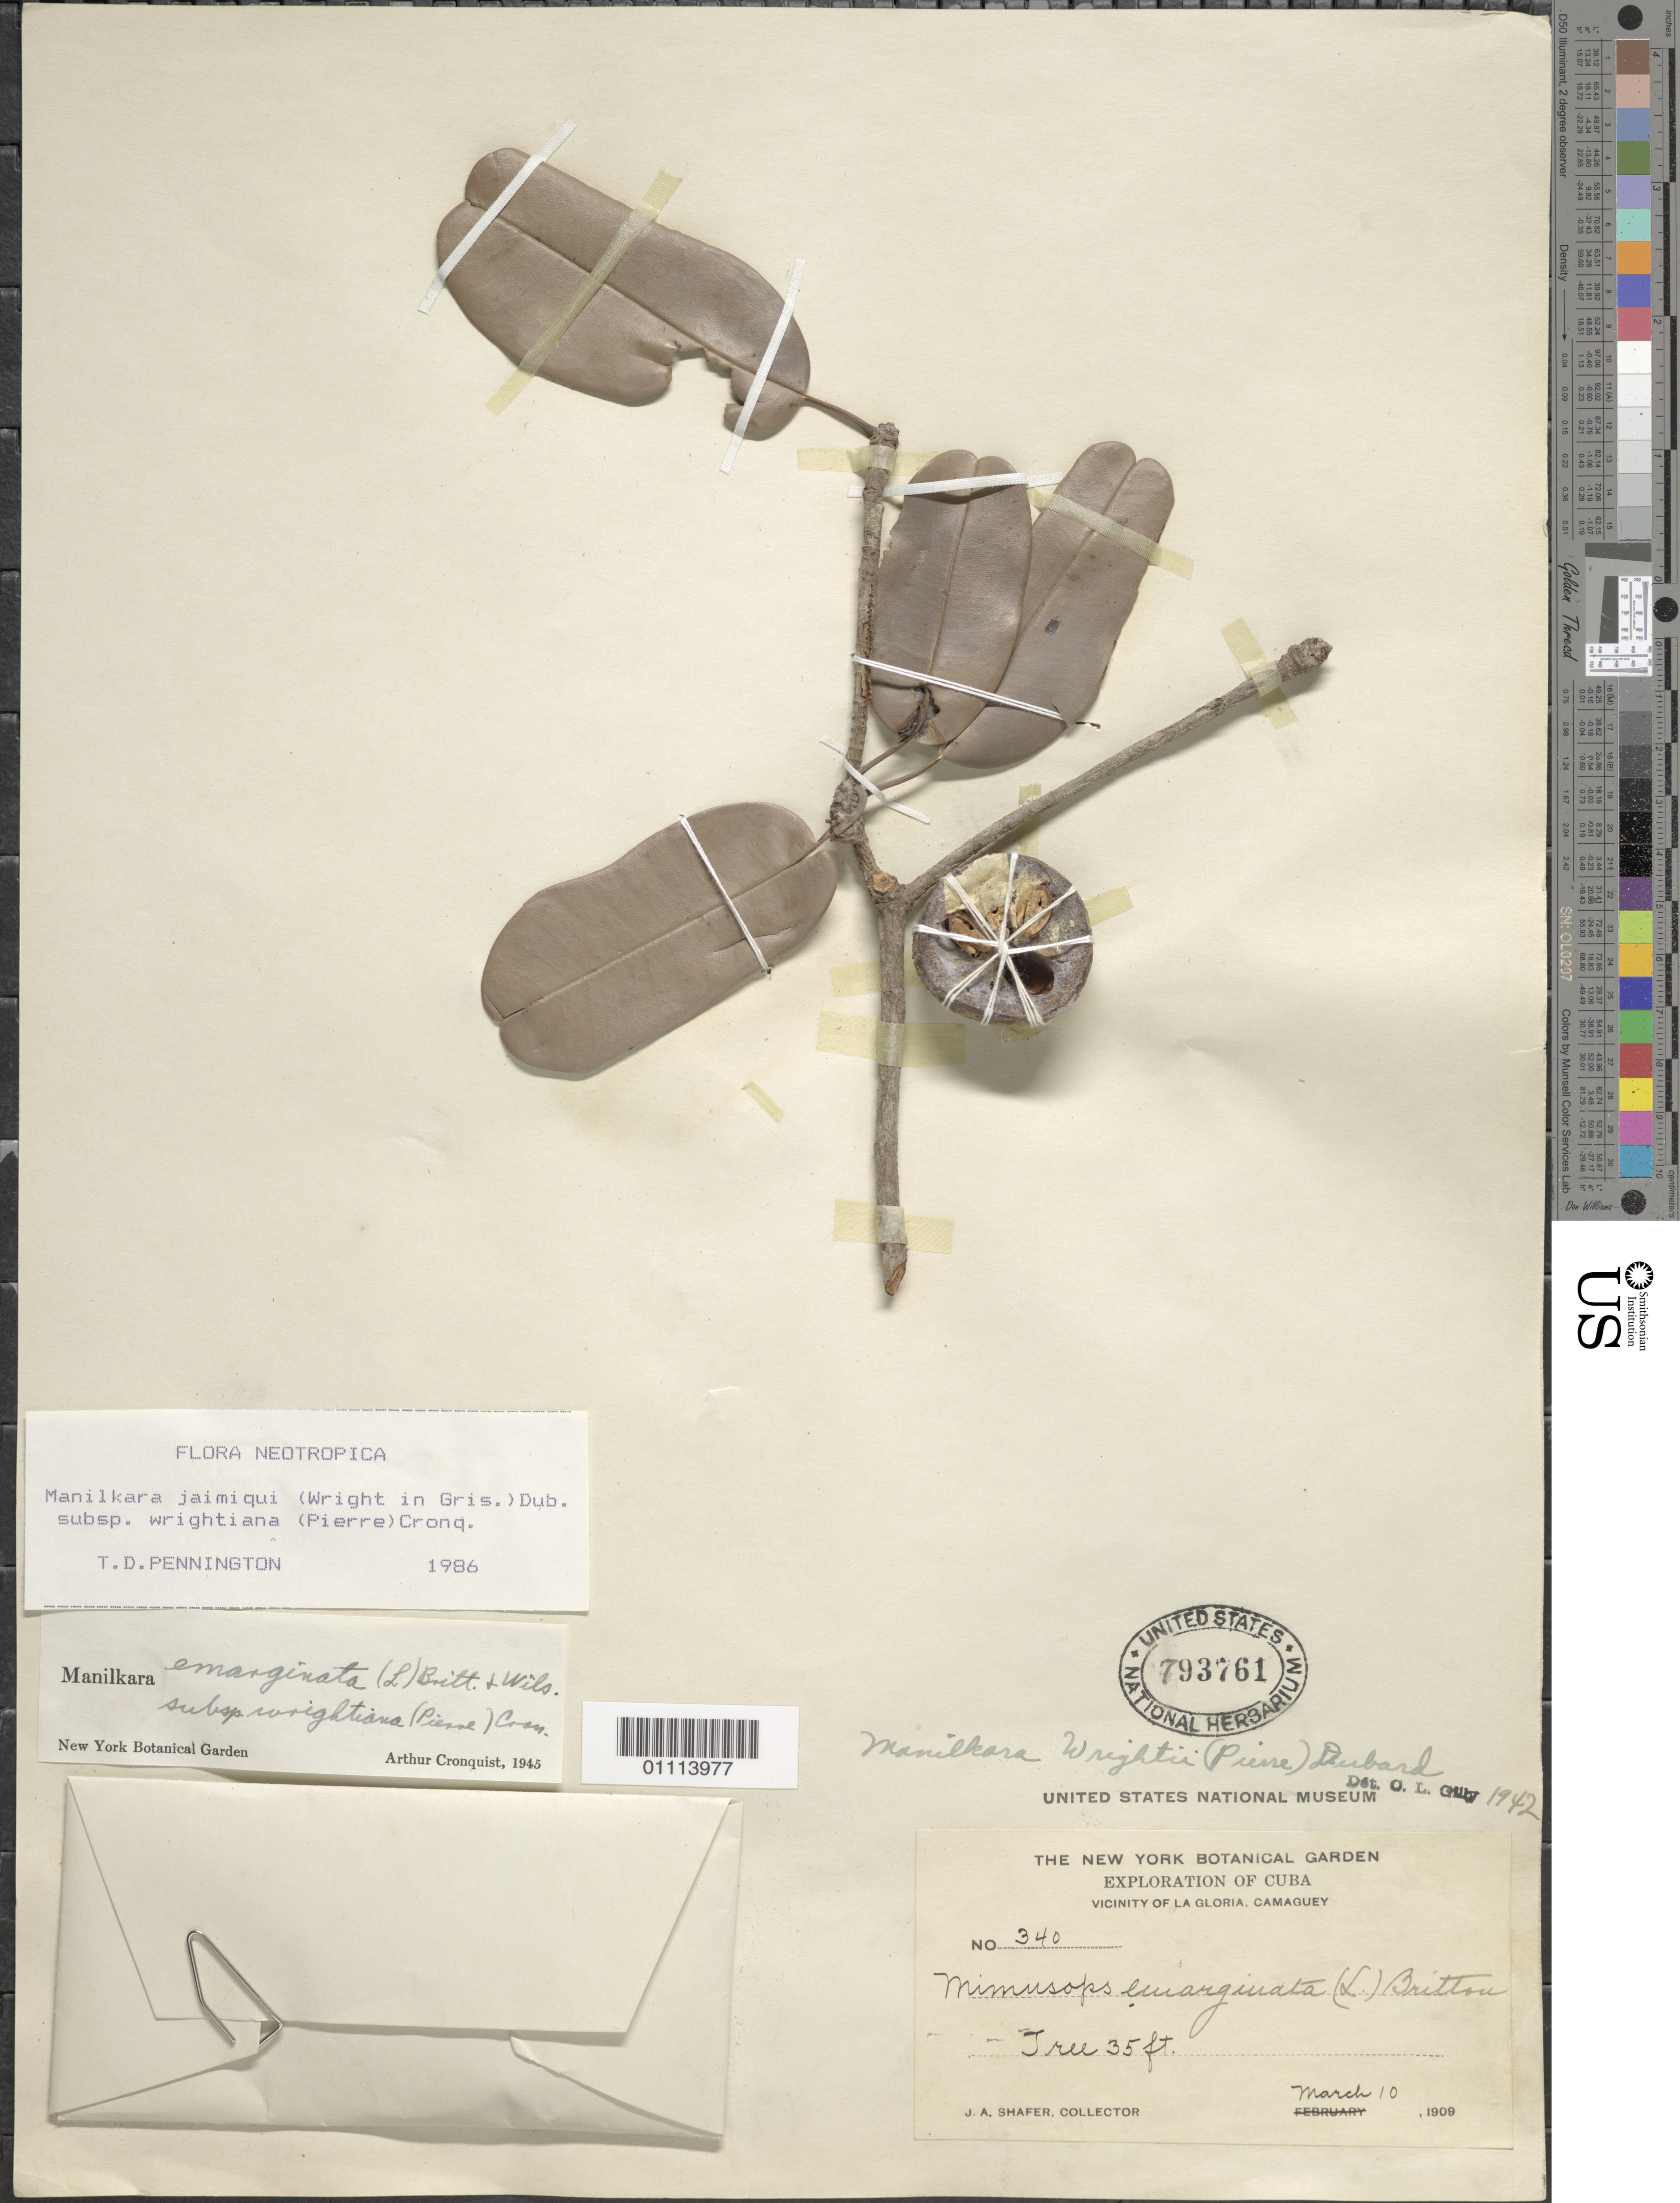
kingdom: Plantae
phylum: Tracheophyta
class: Magnoliopsida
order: Ericales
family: Sapotaceae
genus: Manilkara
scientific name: Manilkara jaimiqui subsp. wrightiana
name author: (Pierre) Cronq.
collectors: J. A. Shafer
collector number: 340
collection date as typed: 10 Mar 1909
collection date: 1909-03-10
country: Cuba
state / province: Camagüey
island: Cuba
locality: Vicinity of La Gloria, Camaguey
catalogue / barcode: US 793761